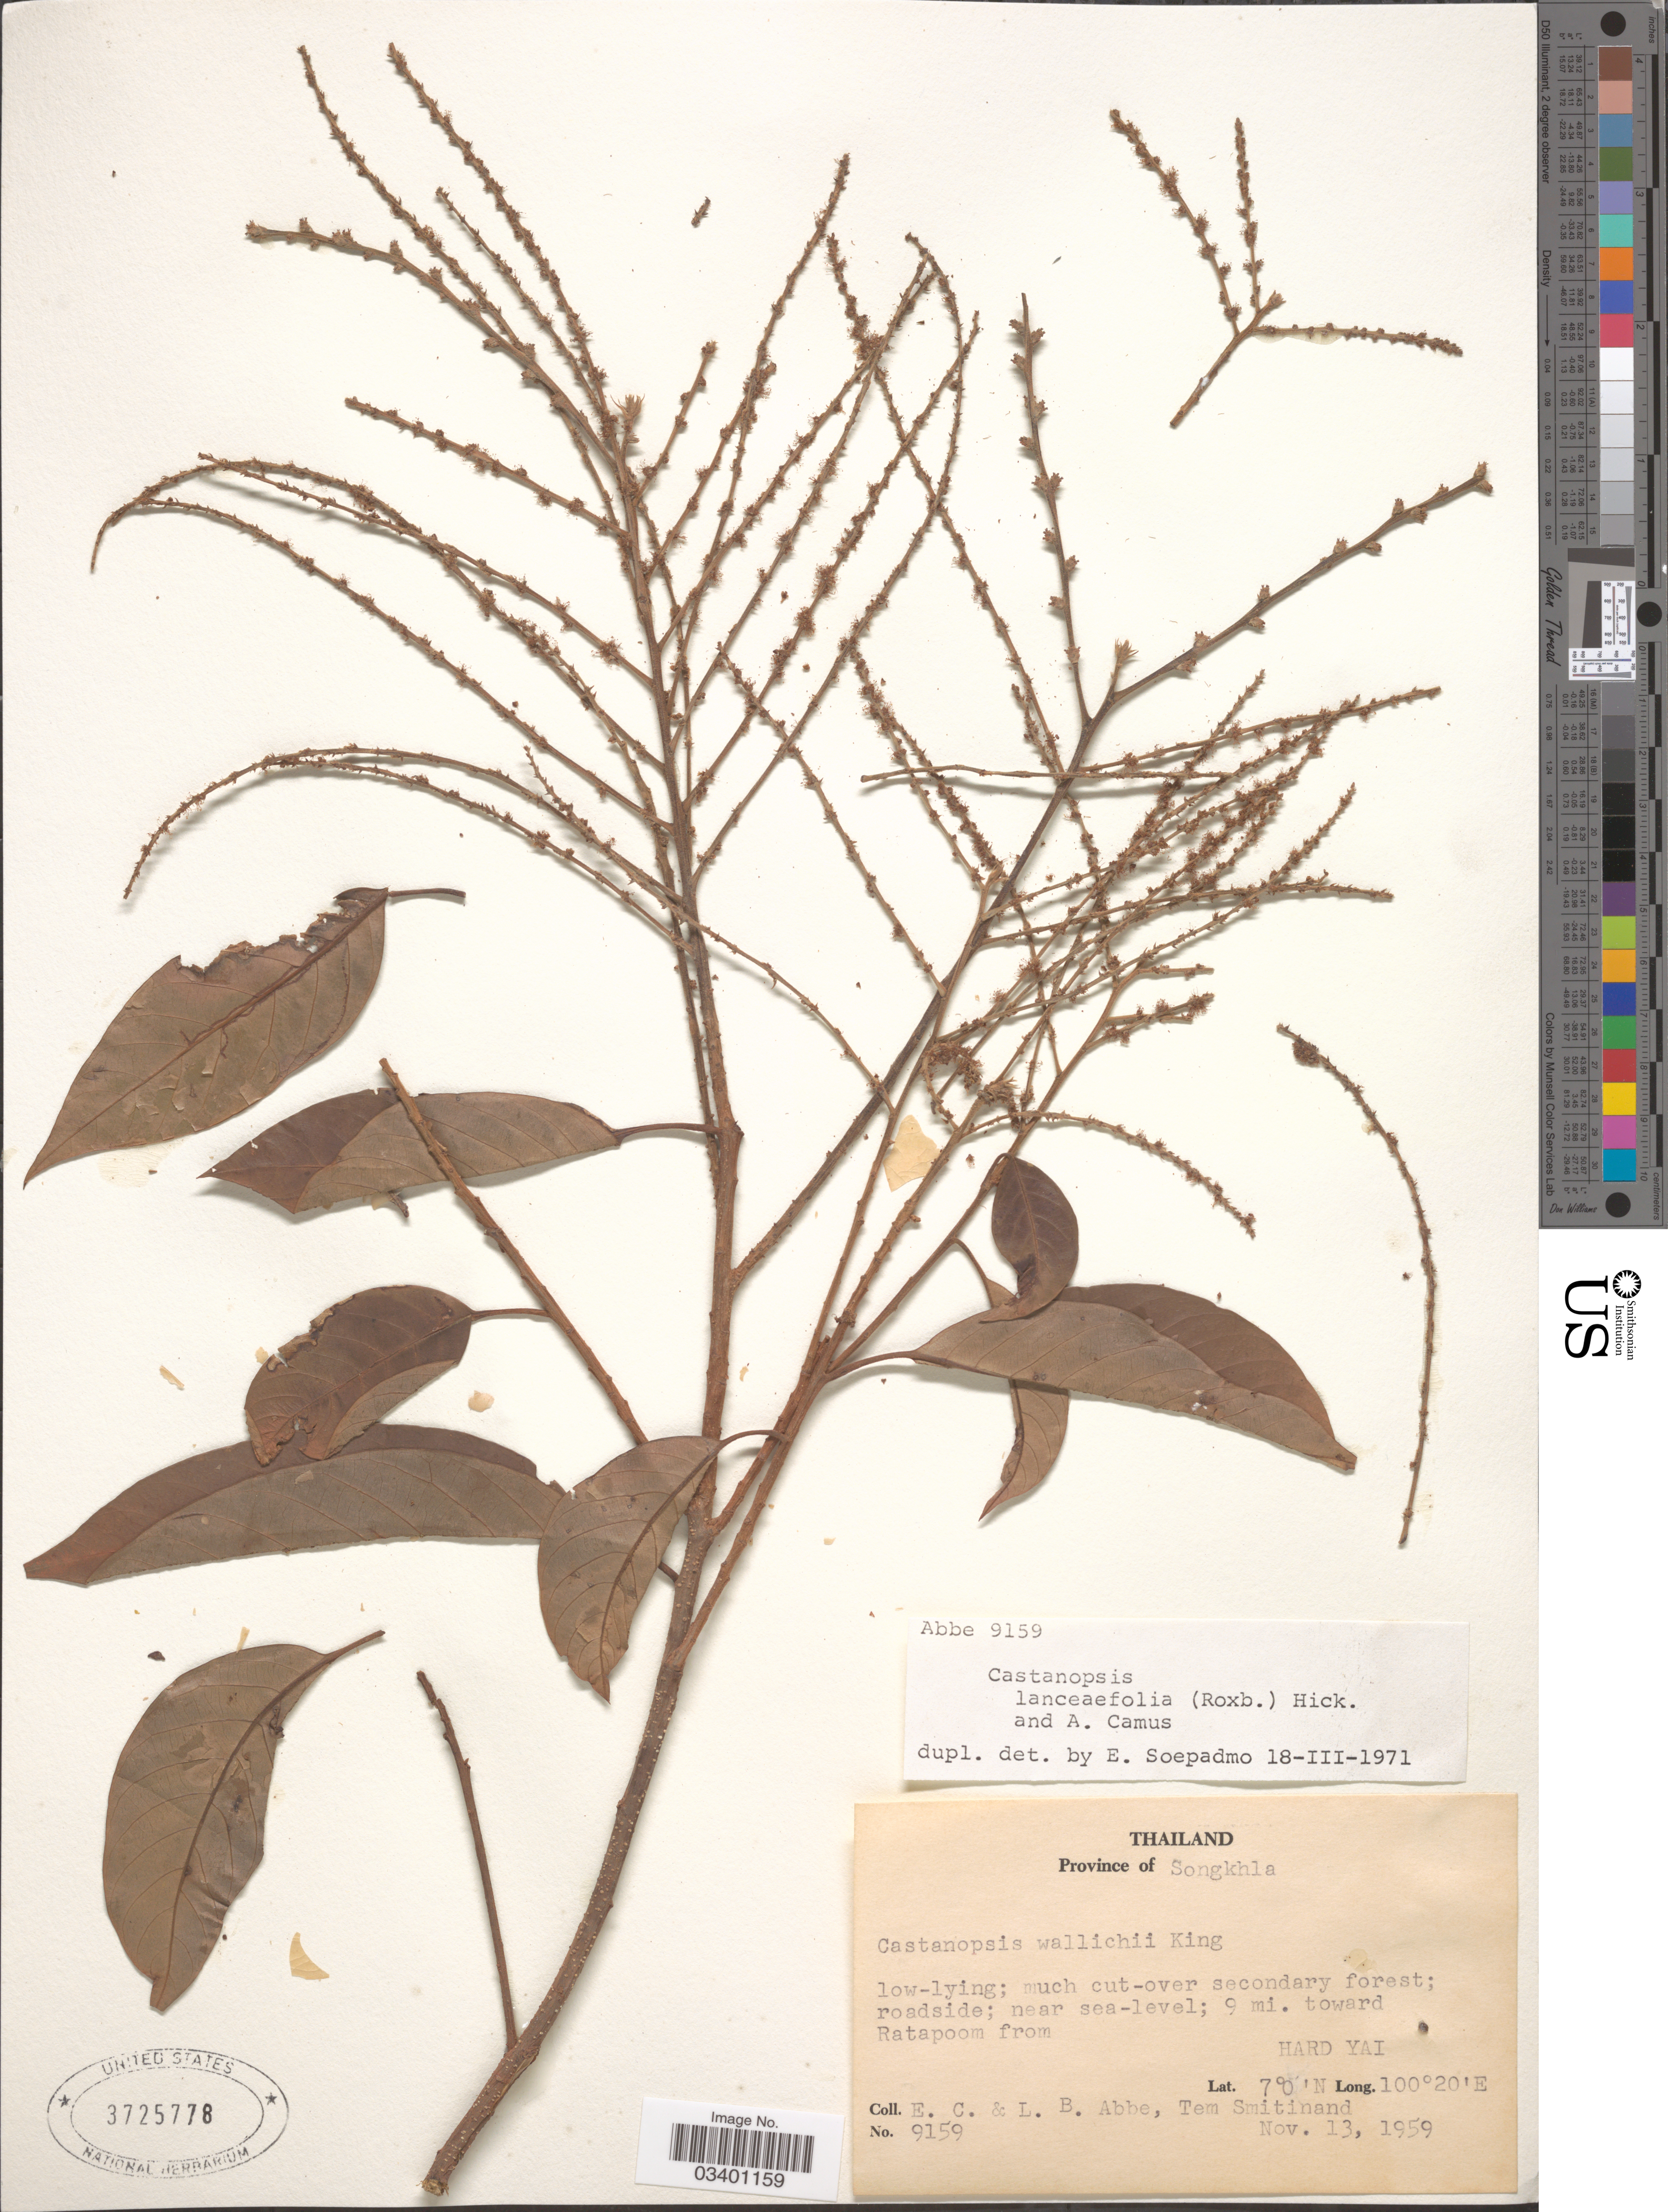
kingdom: Plantae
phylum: Tracheophyta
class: Magnoliopsida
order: Fagales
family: Fagaceae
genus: Castanopsis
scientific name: Castanopsis lanceifolia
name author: (Oerst.) Hickel & A. Camus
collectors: E. C. Abbe, L. B. Abbe & T. Smitinand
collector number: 9159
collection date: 1959-11-13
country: Thailand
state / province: Songkhla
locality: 9 mi. toward Ratapoom from Hard Yai.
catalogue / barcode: US 3725778